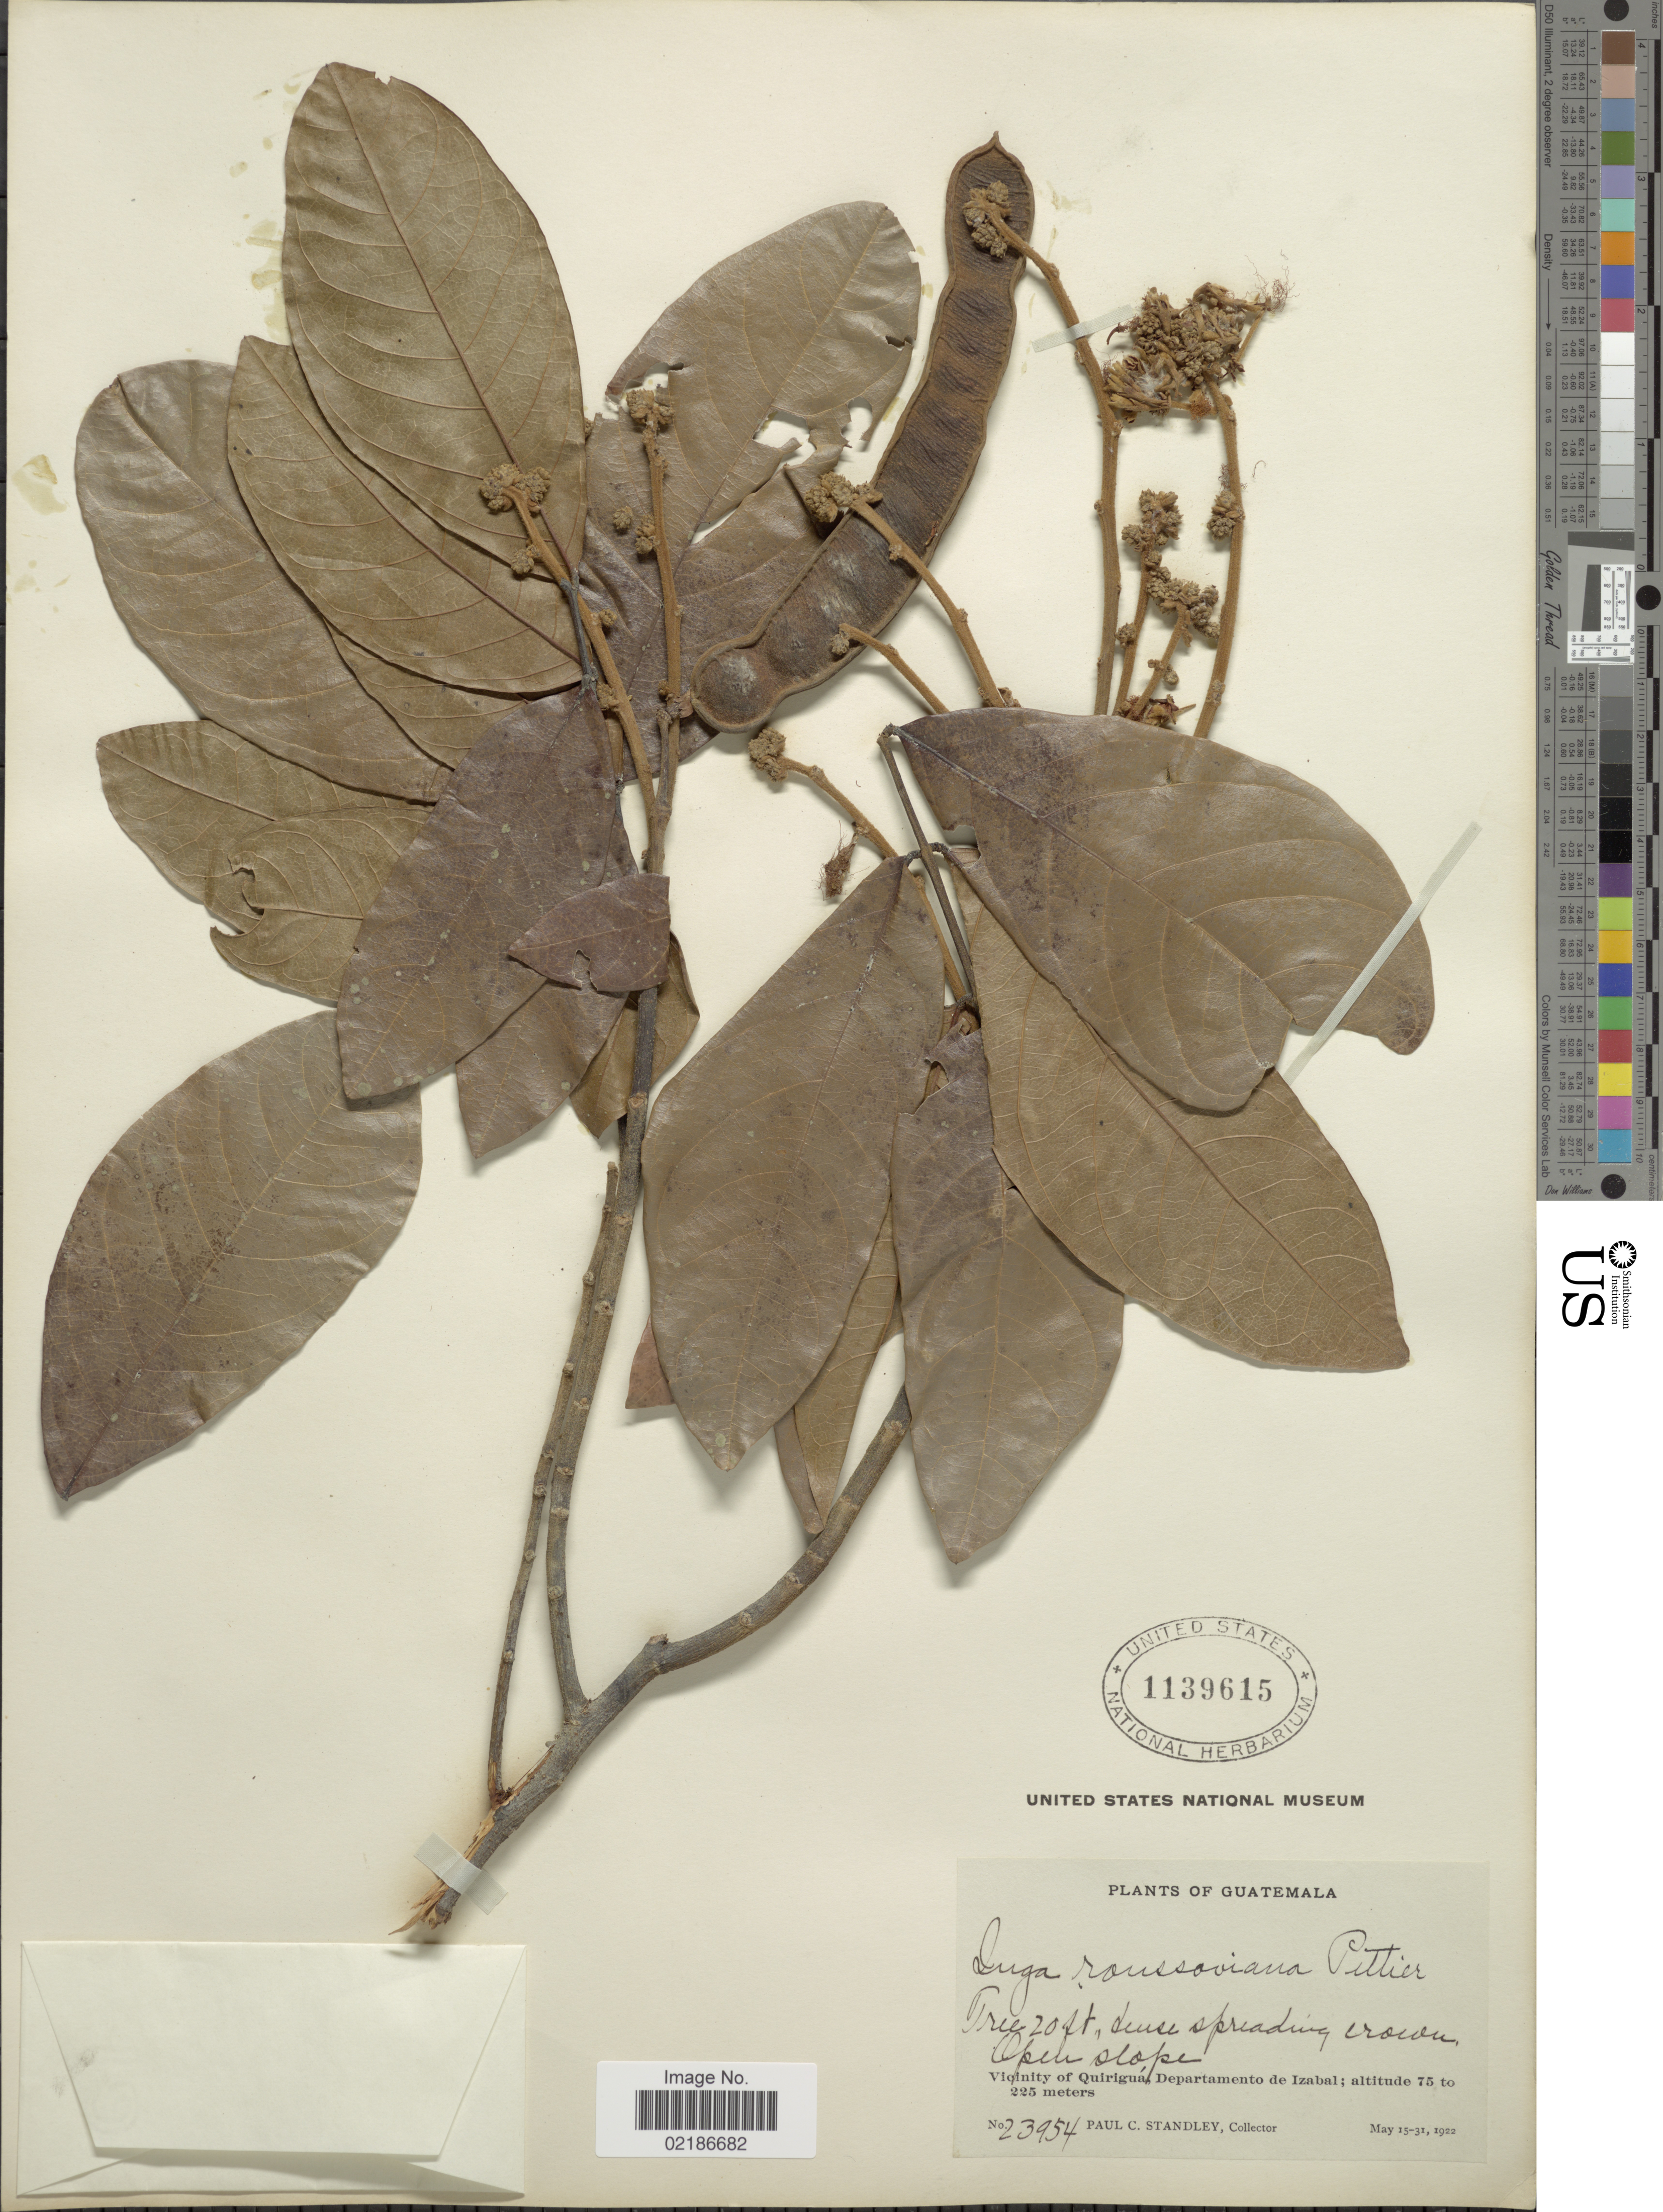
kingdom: Plantae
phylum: Tracheophyta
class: Magnoliopsida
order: Fabales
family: Fabaceae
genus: Inga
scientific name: Inga quaternata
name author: Poepp. & Endl.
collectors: P. C. Standley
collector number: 23954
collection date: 1922-05-15/1922-05-31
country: Guatemala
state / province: Izabal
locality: Vicinity of Quirigua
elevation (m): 75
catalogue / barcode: US 1139615